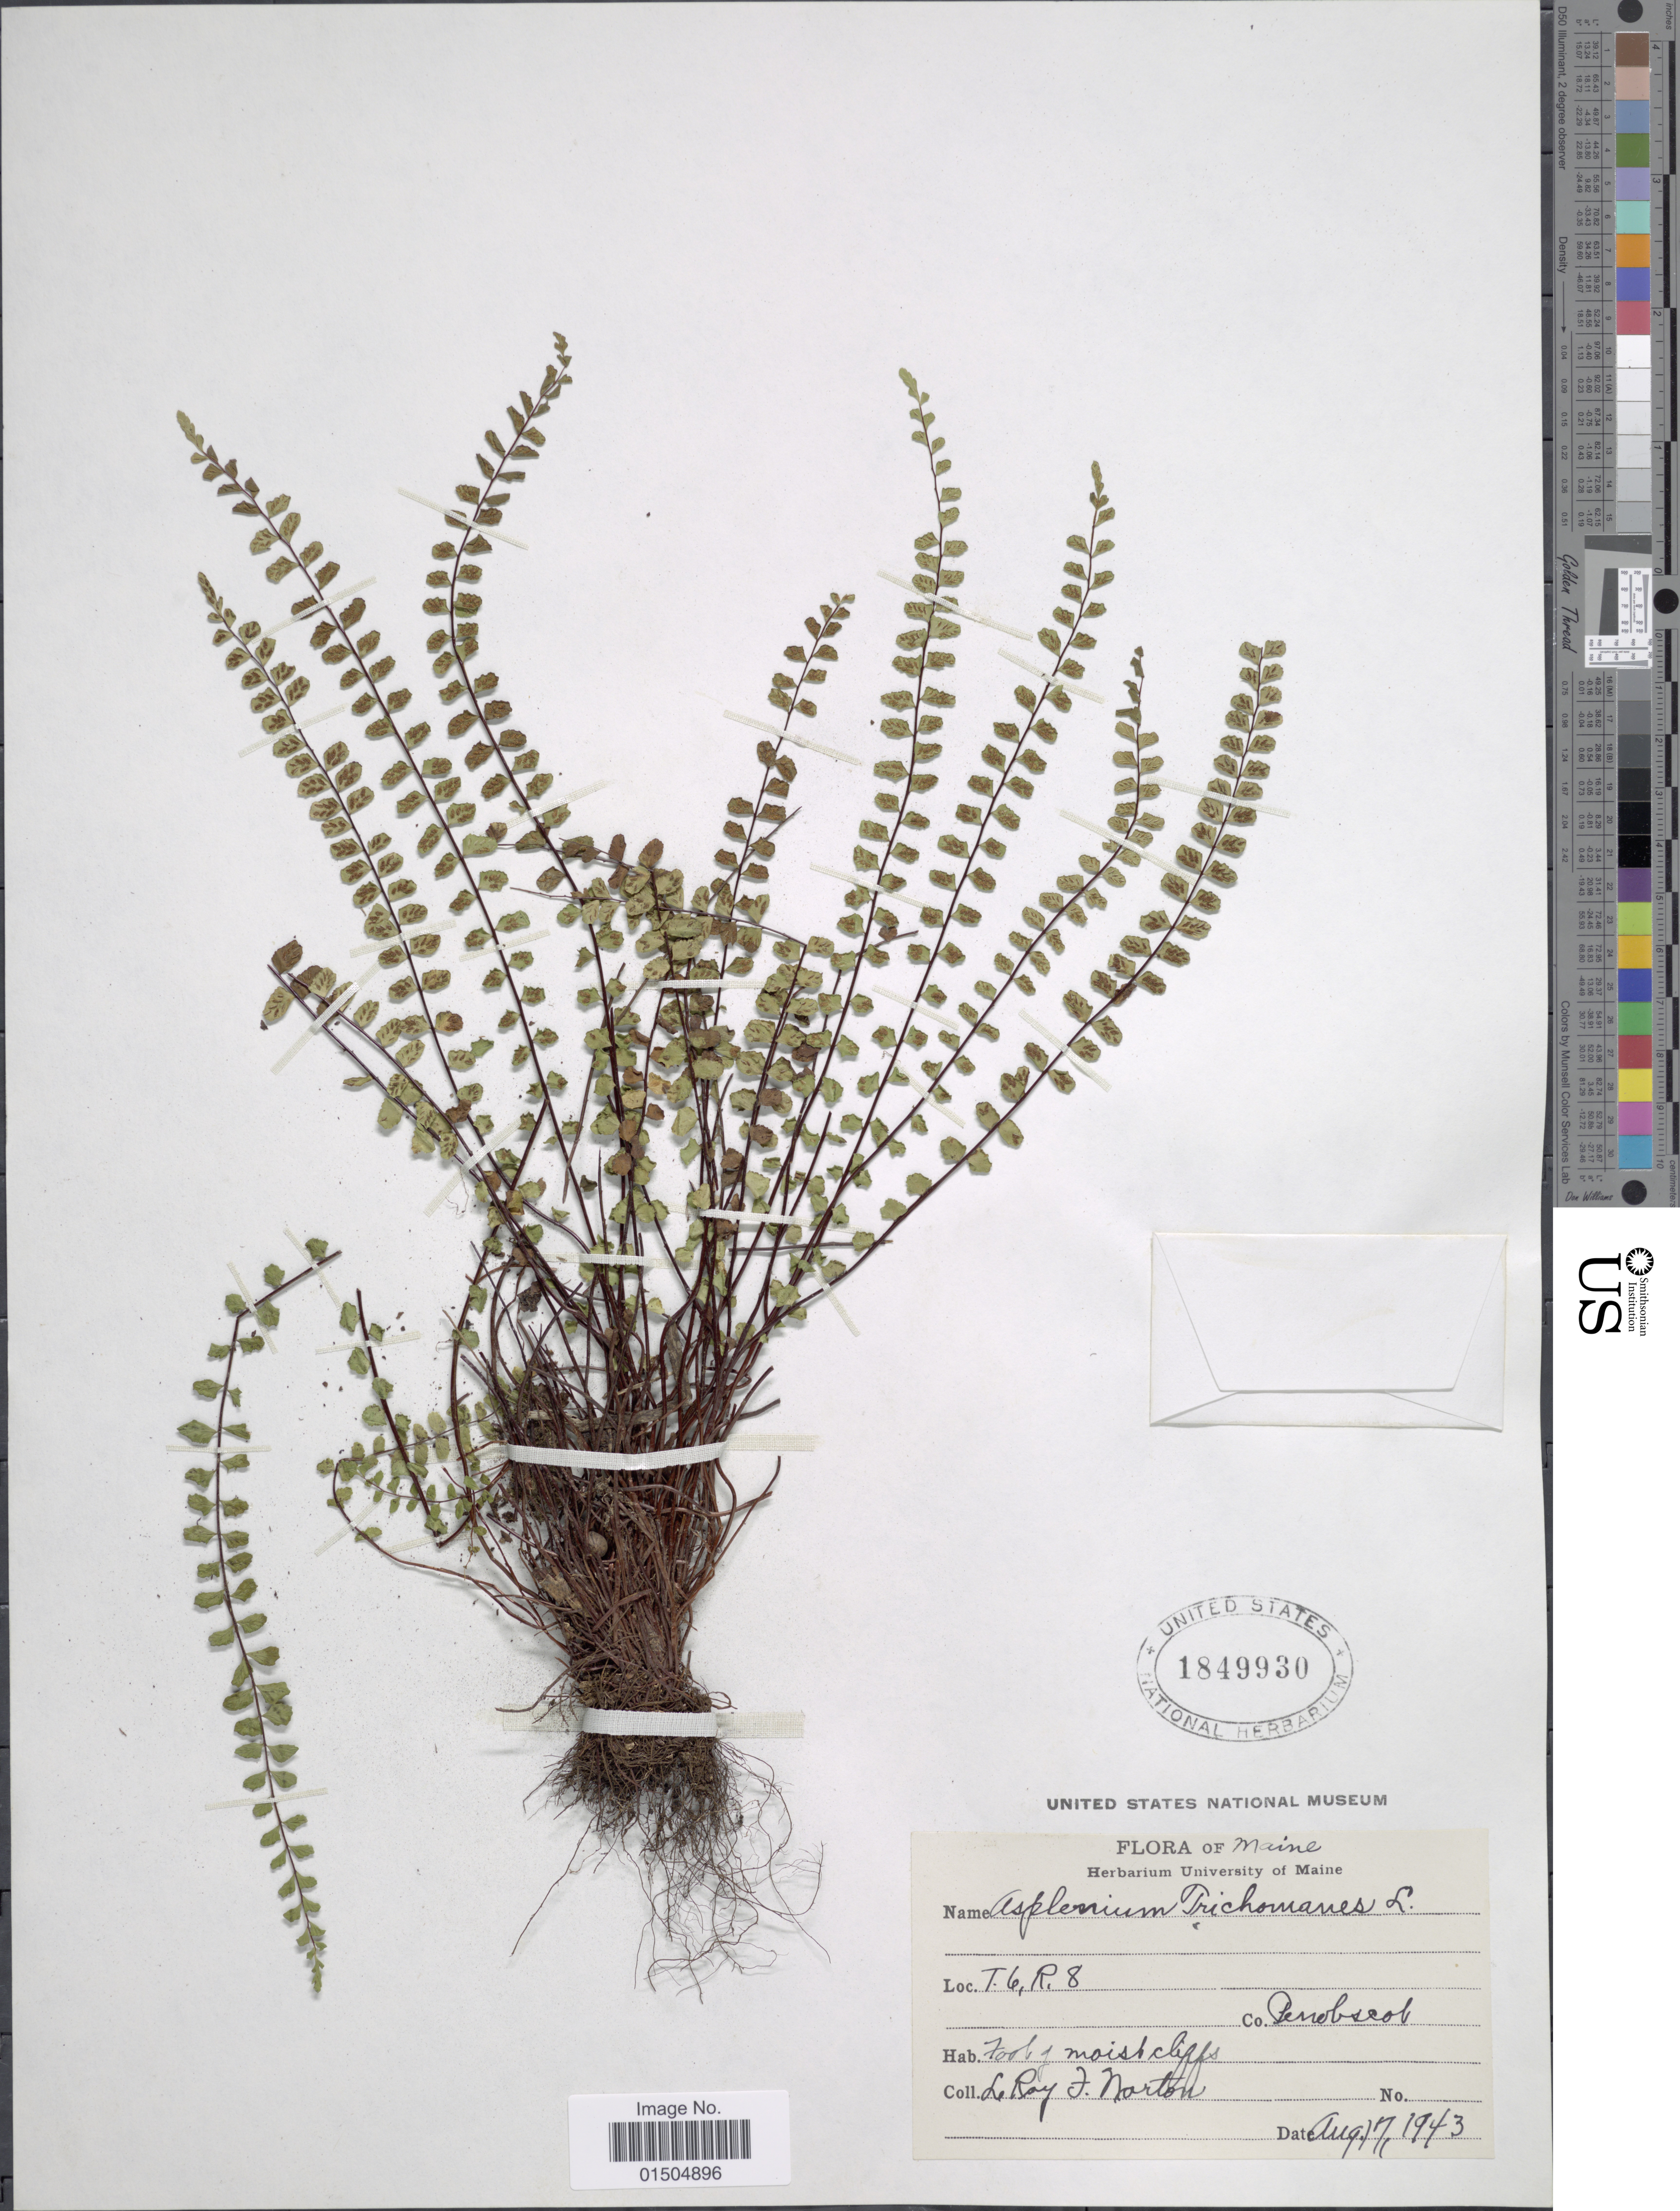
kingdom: Plantae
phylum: Tracheophyta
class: Polypodiopsida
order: Polypodiales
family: Aspleniaceae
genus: Asplenium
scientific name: Asplenium trichomanes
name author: L.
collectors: L. Norton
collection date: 1943-08-17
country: United States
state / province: Maine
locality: T.6, R.8. Co. Penobscob.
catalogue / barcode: US 1849930